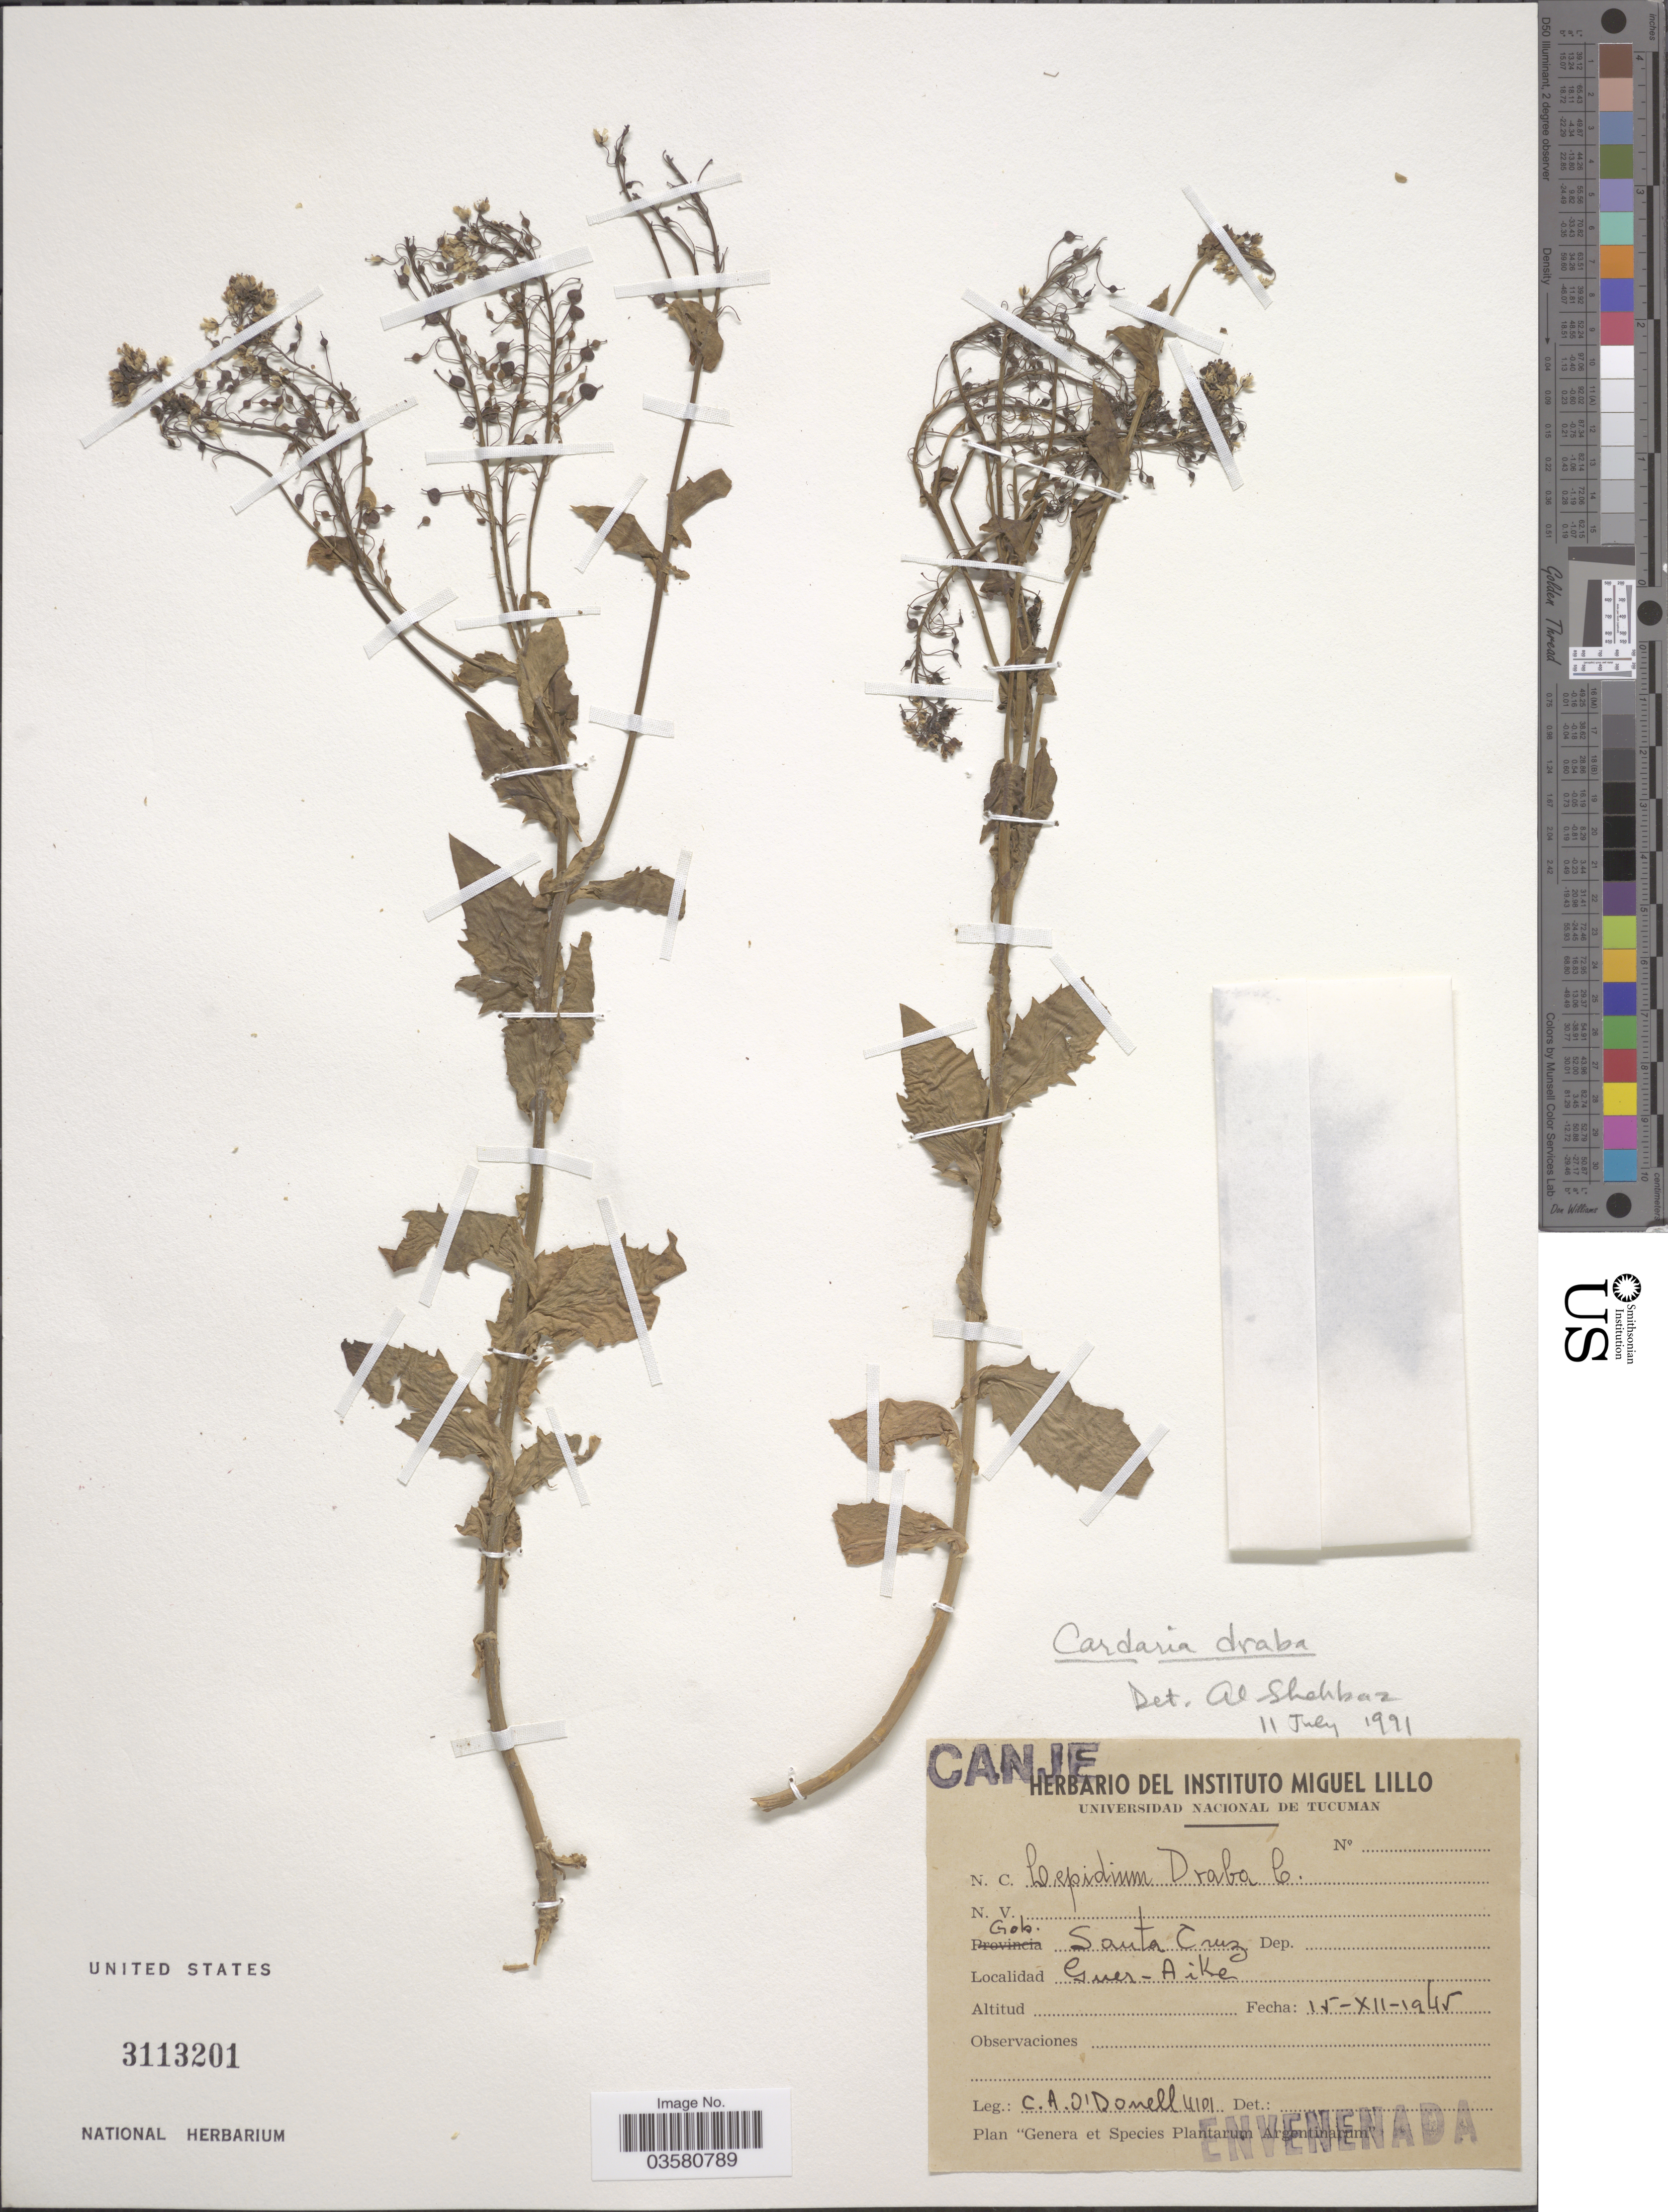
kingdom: Plantae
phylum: Tracheophyta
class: Magnoliopsida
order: Brassicales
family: Brassicaceae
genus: Lepidium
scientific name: Lepidium draba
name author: L.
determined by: Strong, M. T., (US), Smithsonian Institution - National Museum of Natural History (UNITED STATES)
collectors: C. O'Donell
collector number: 4101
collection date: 1945-12-15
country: Argentina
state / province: Santa Cruz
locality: Gob. Santa Cruz. Guer-Aike.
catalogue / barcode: US 3113201